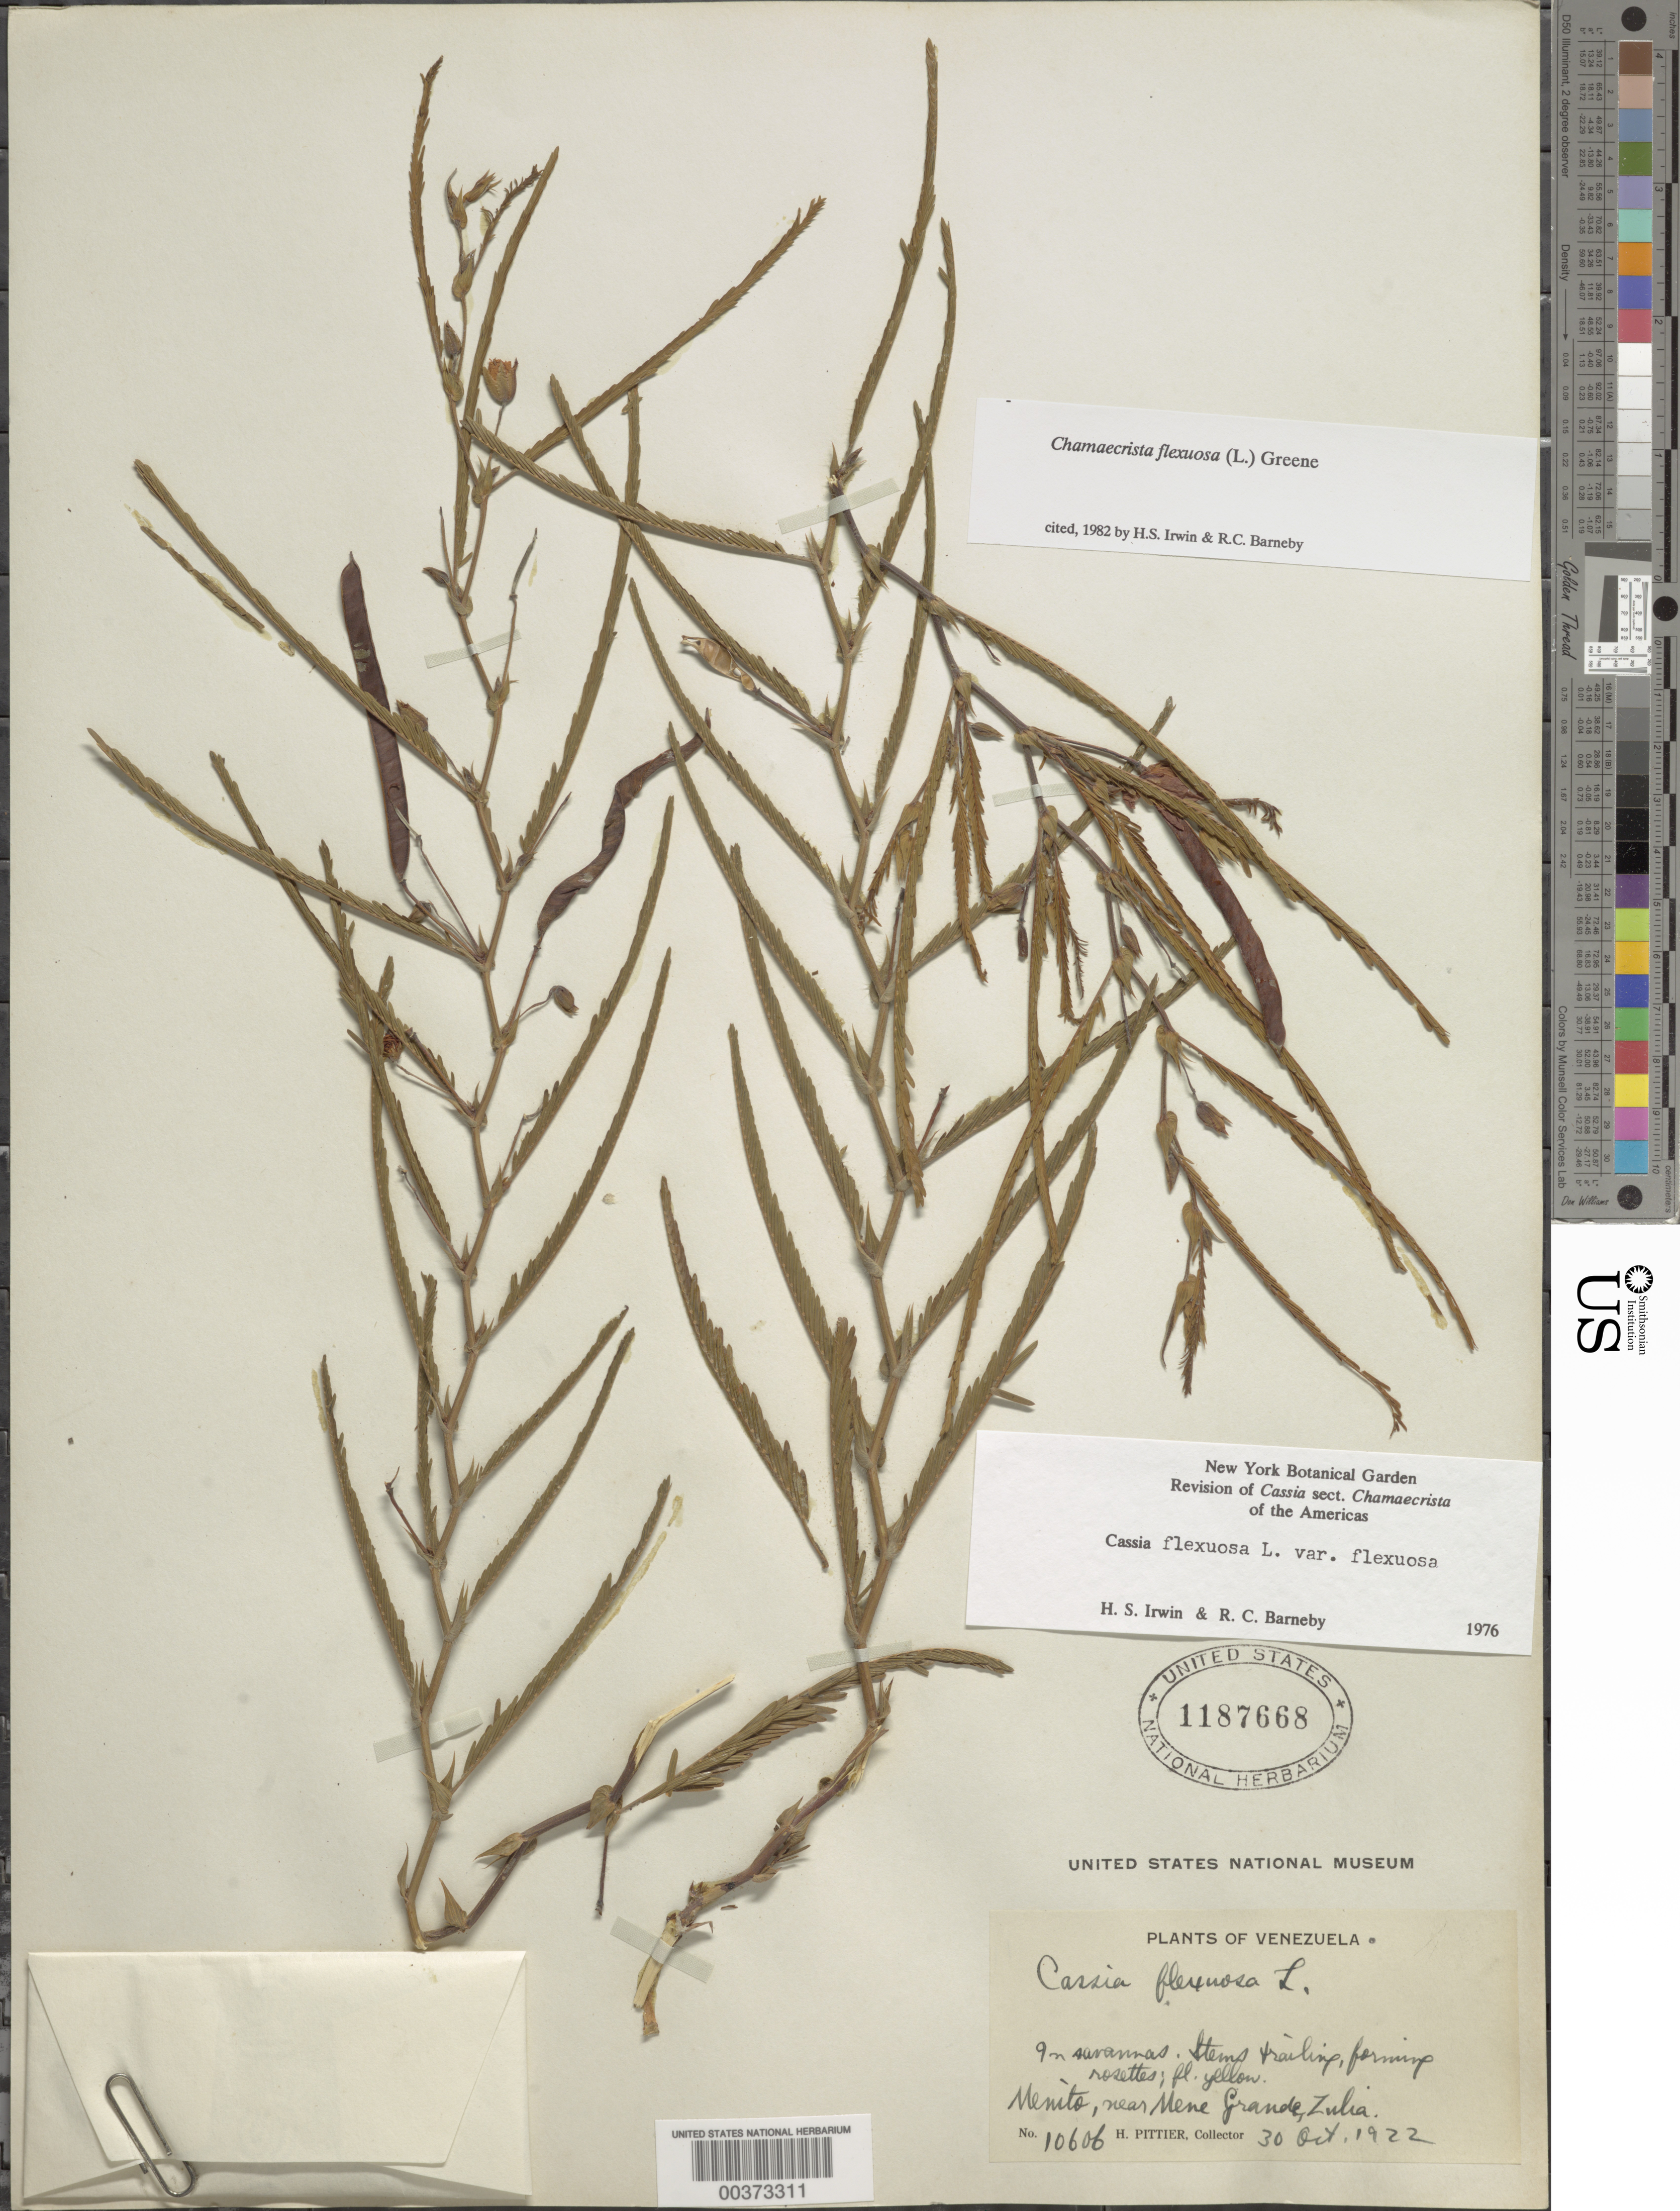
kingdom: Plantae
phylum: Tracheophyta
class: Magnoliopsida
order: Fabales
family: Fabaceae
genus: Chamaecrista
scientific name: Chamaecrista flexuosa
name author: (L.) Greene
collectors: H. F. Pittier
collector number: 10606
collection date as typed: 30 Oct 1922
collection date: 1922-10-30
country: Venezuela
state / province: Zulia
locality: Menito, near mene grande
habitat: Savannas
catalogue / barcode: US 1187668